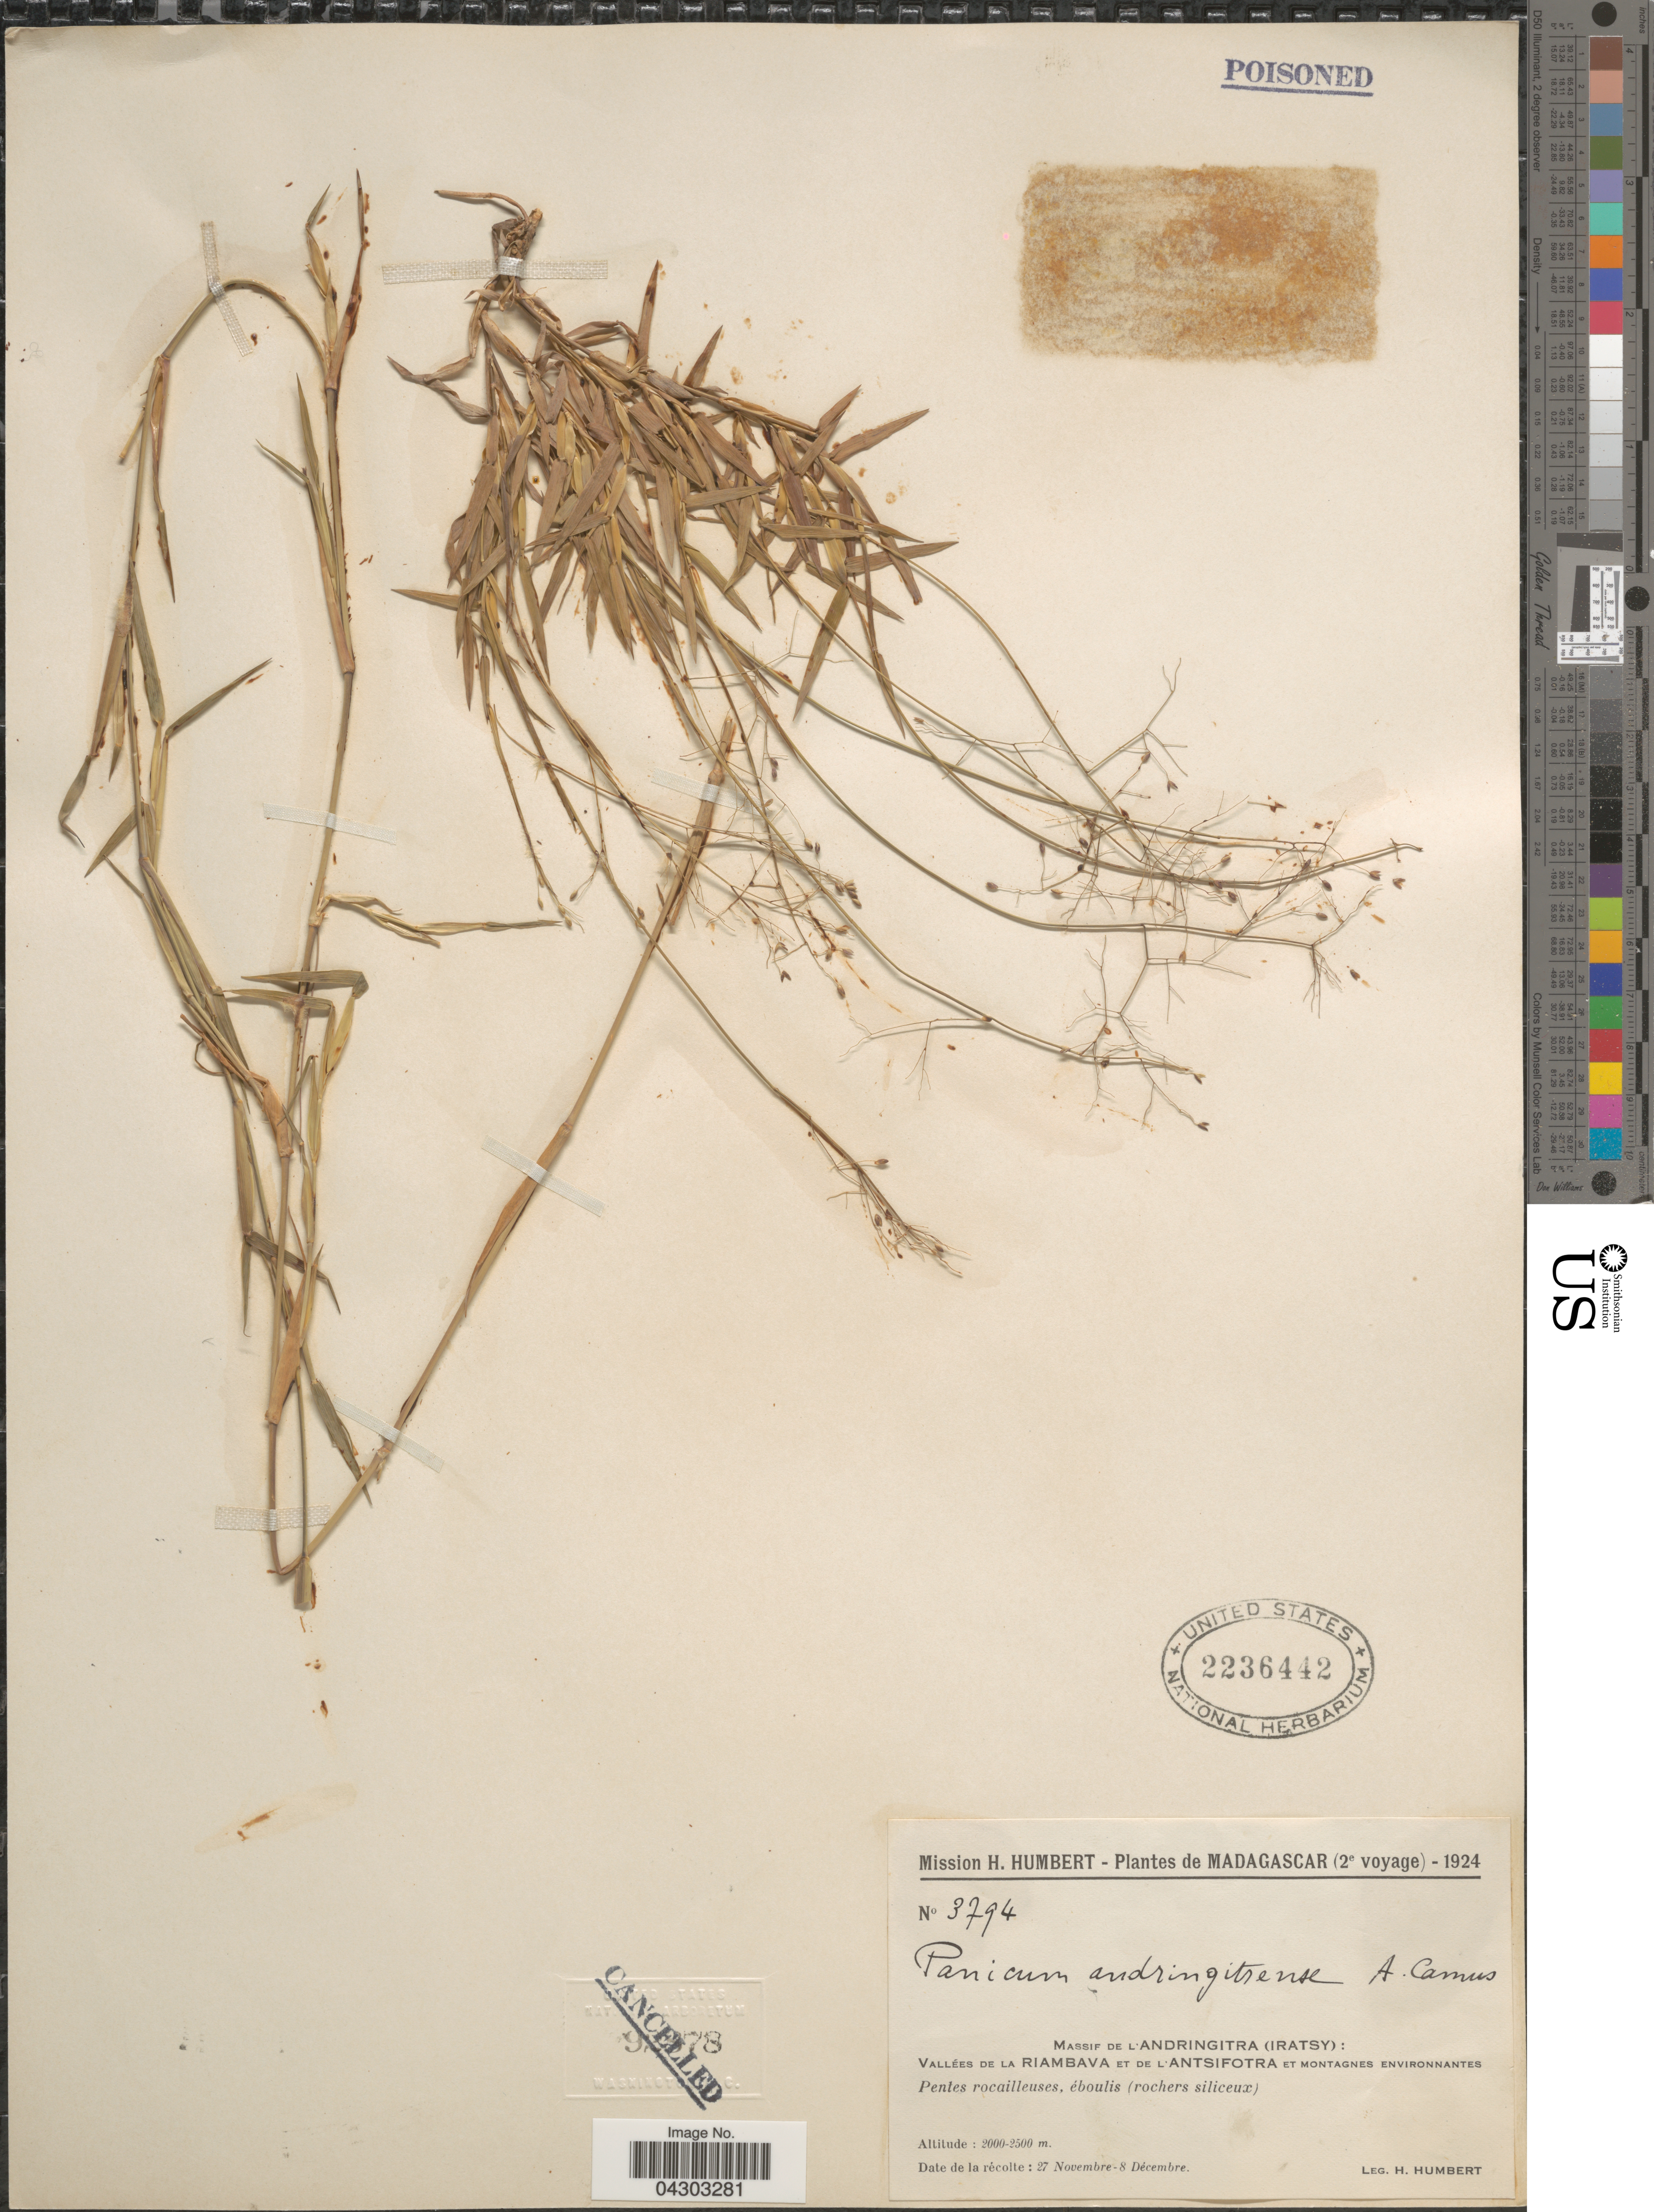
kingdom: Plantae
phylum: Tracheophyta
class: Liliopsida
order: Poales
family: Poaceae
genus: Panicum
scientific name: Panicum andringitrense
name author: A. Camus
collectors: H. Humbert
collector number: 3794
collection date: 1924-11-27/1924-12-08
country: Madagascar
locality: (2e voyage). Massif de l'Andringitra (Iratsy): Vallées de la Riambava et de l'Antsifotra et montagnes environnantes. Pentes rocailleuses, éboulis (rochers siliceux).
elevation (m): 2000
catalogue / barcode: US 2236442